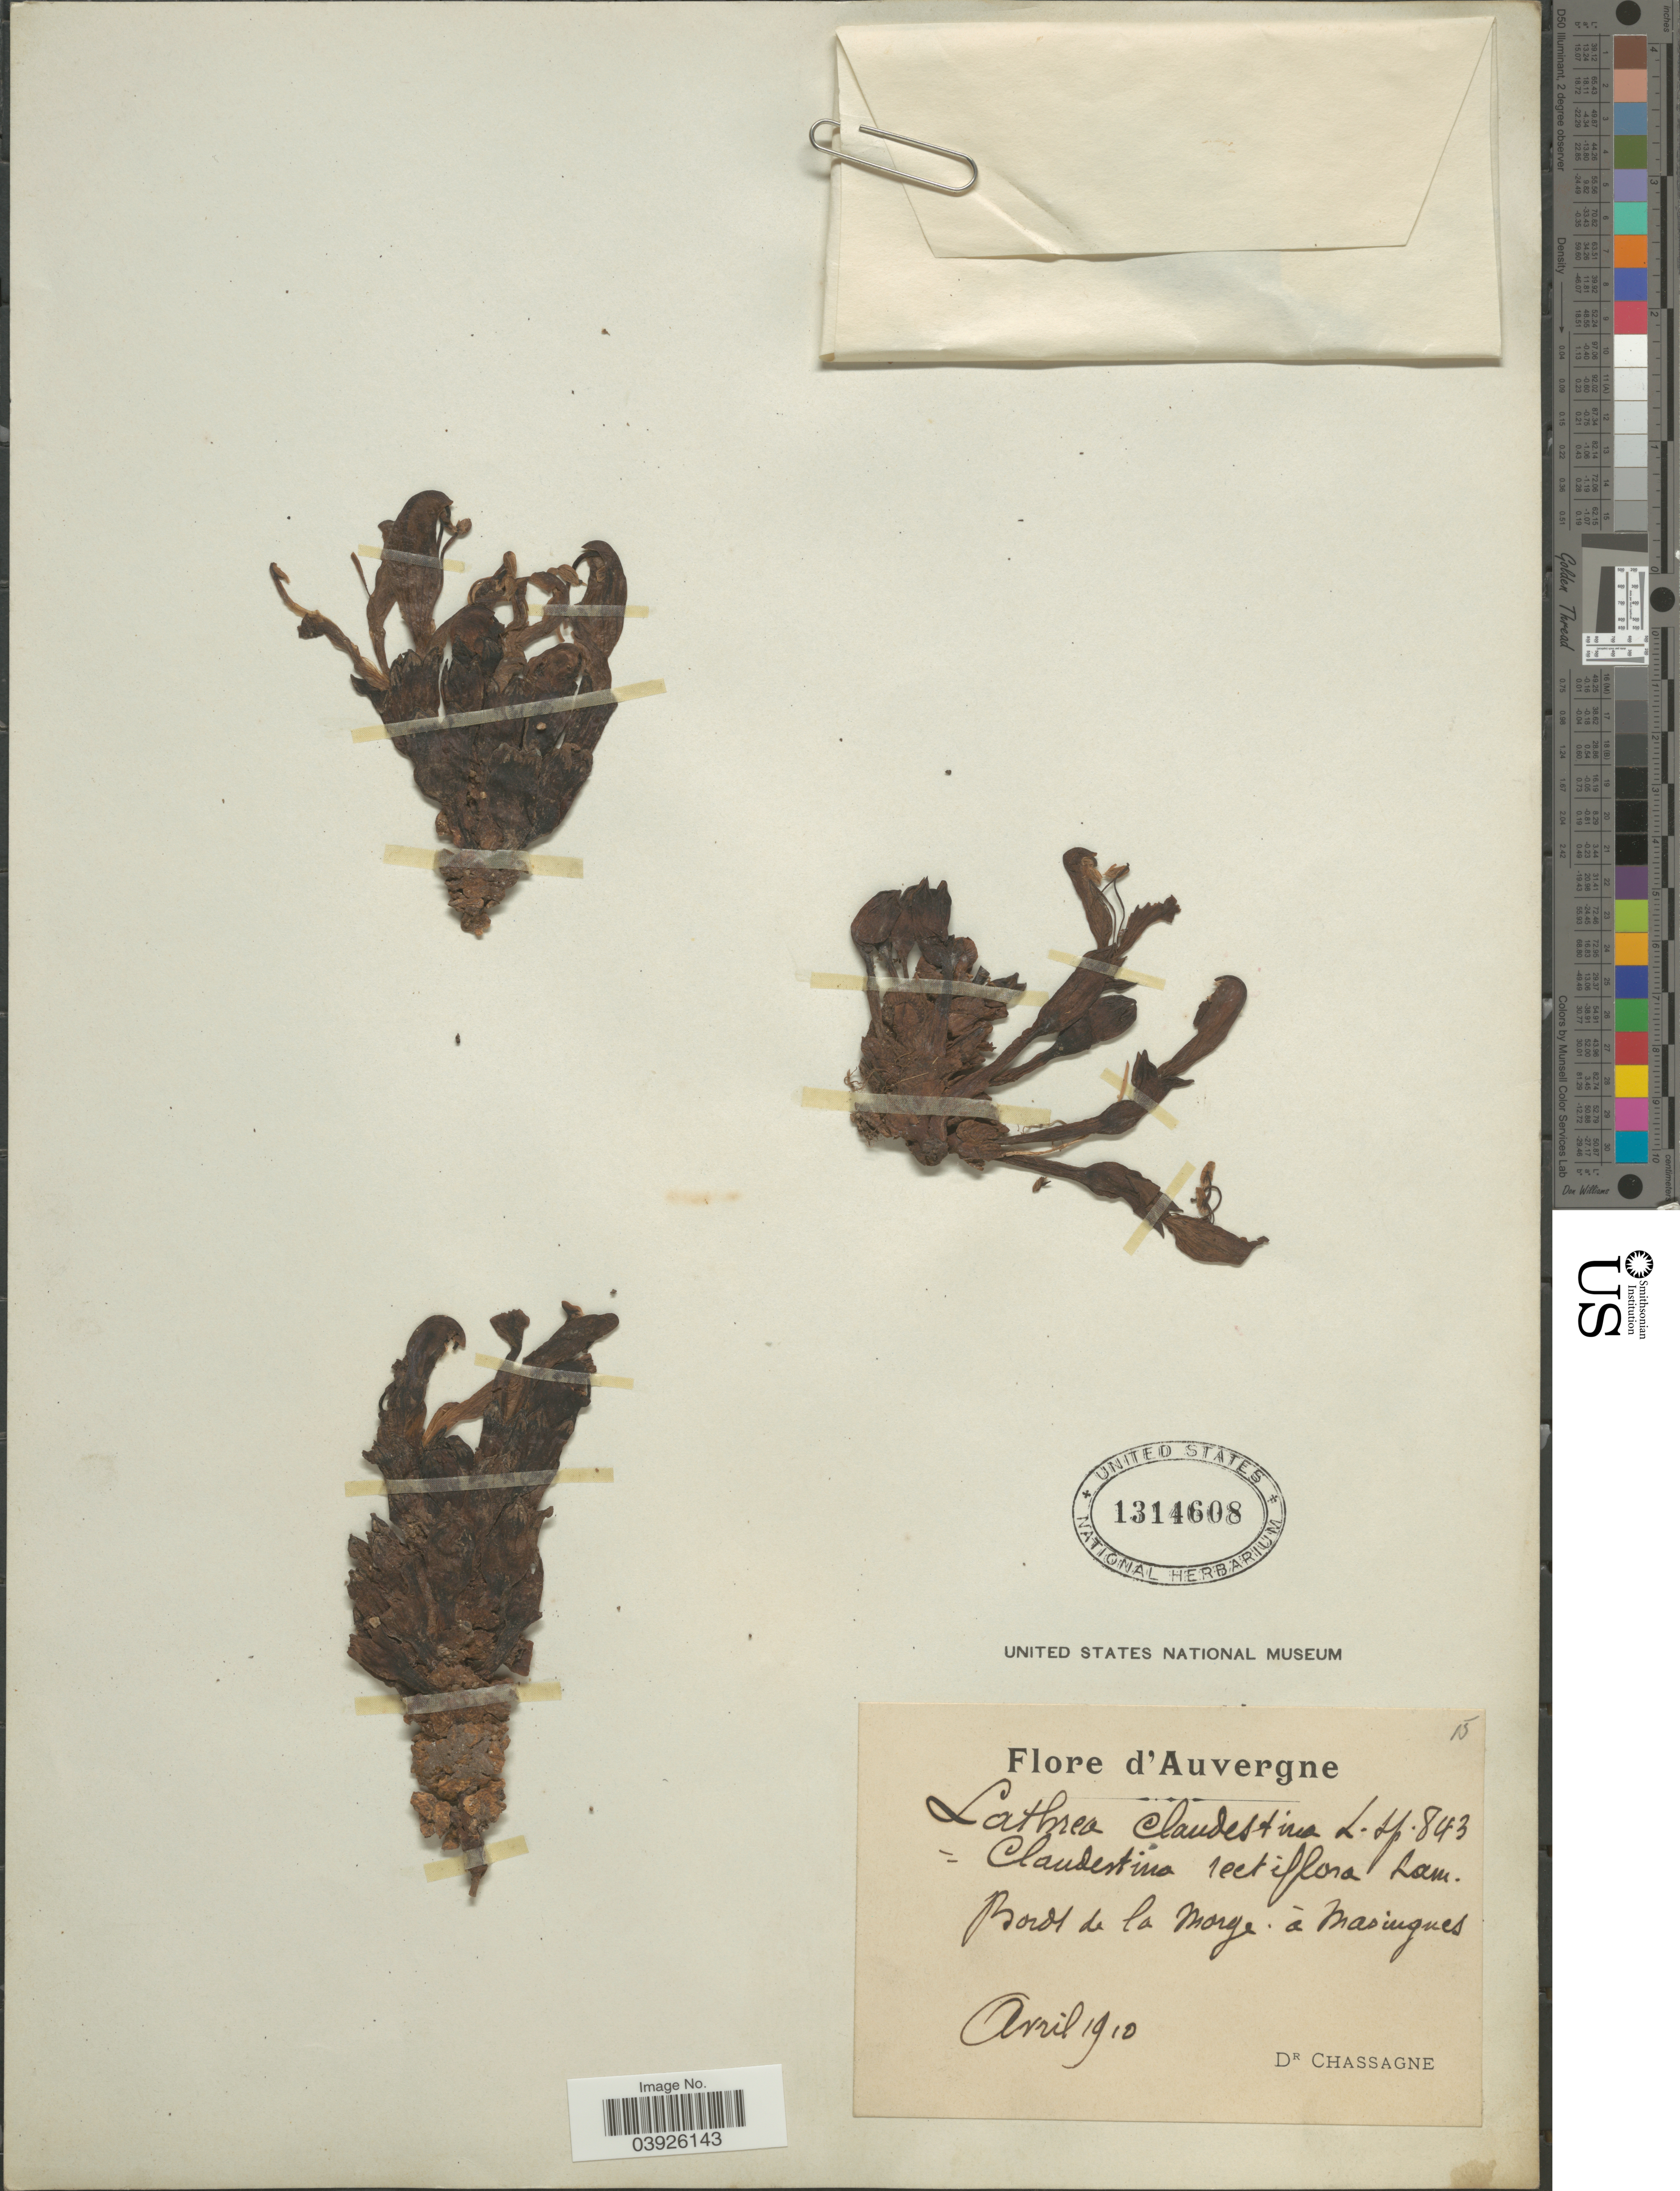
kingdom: Plantae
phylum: Tracheophyta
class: Magnoliopsida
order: Lamiales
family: Orobanchaceae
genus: Lathraea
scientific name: Lathraea clandestina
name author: L.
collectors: Chassagne, --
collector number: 15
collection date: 1910-04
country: France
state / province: Auvergne-Rhône-Alpes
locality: Bords de la Morge à Masiugues.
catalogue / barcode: US 1314608